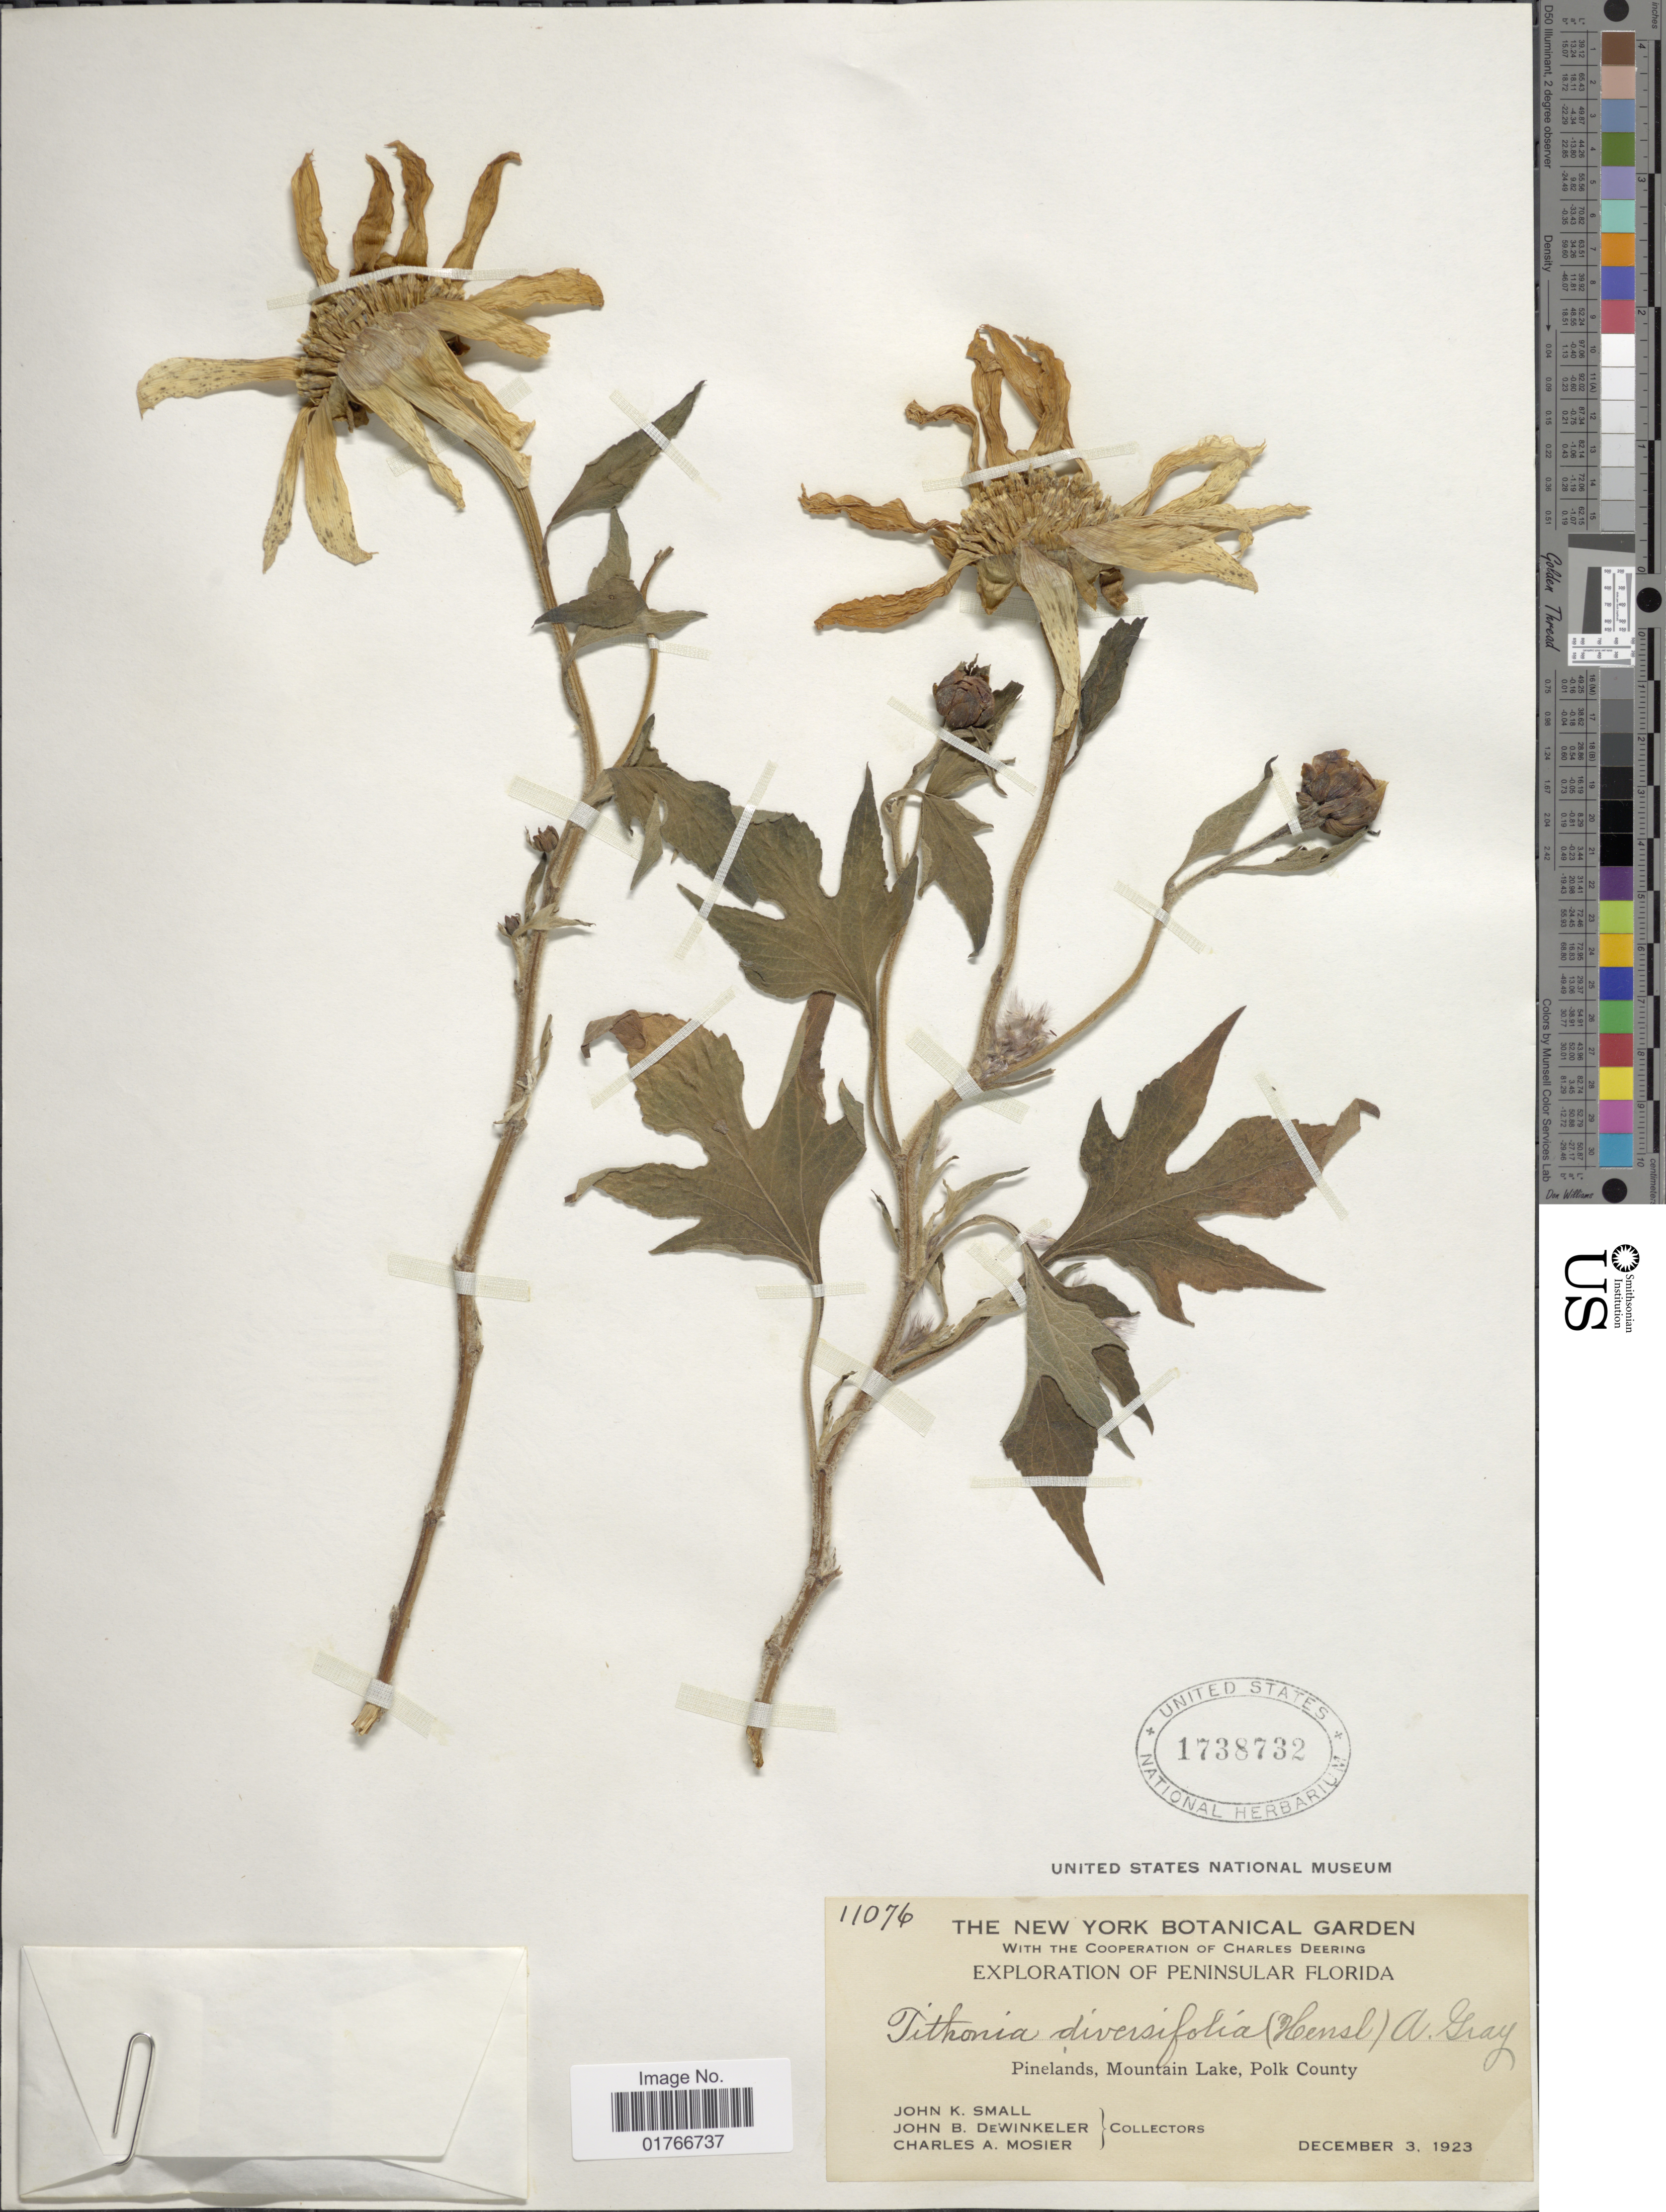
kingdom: Plantae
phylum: Tracheophyta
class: Magnoliopsida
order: Asterales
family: Asteraceae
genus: Tithonia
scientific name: Tithonia diversifolia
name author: (Hemsl.) A. Gray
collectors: J. K. Small, J. B. Dewinkeler & C. A. Mosier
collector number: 11076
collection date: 1923-12-03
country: United States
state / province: Florida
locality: Peninsular Florida, Pinelands, Mountain Lake, Polk County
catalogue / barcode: US 1738732